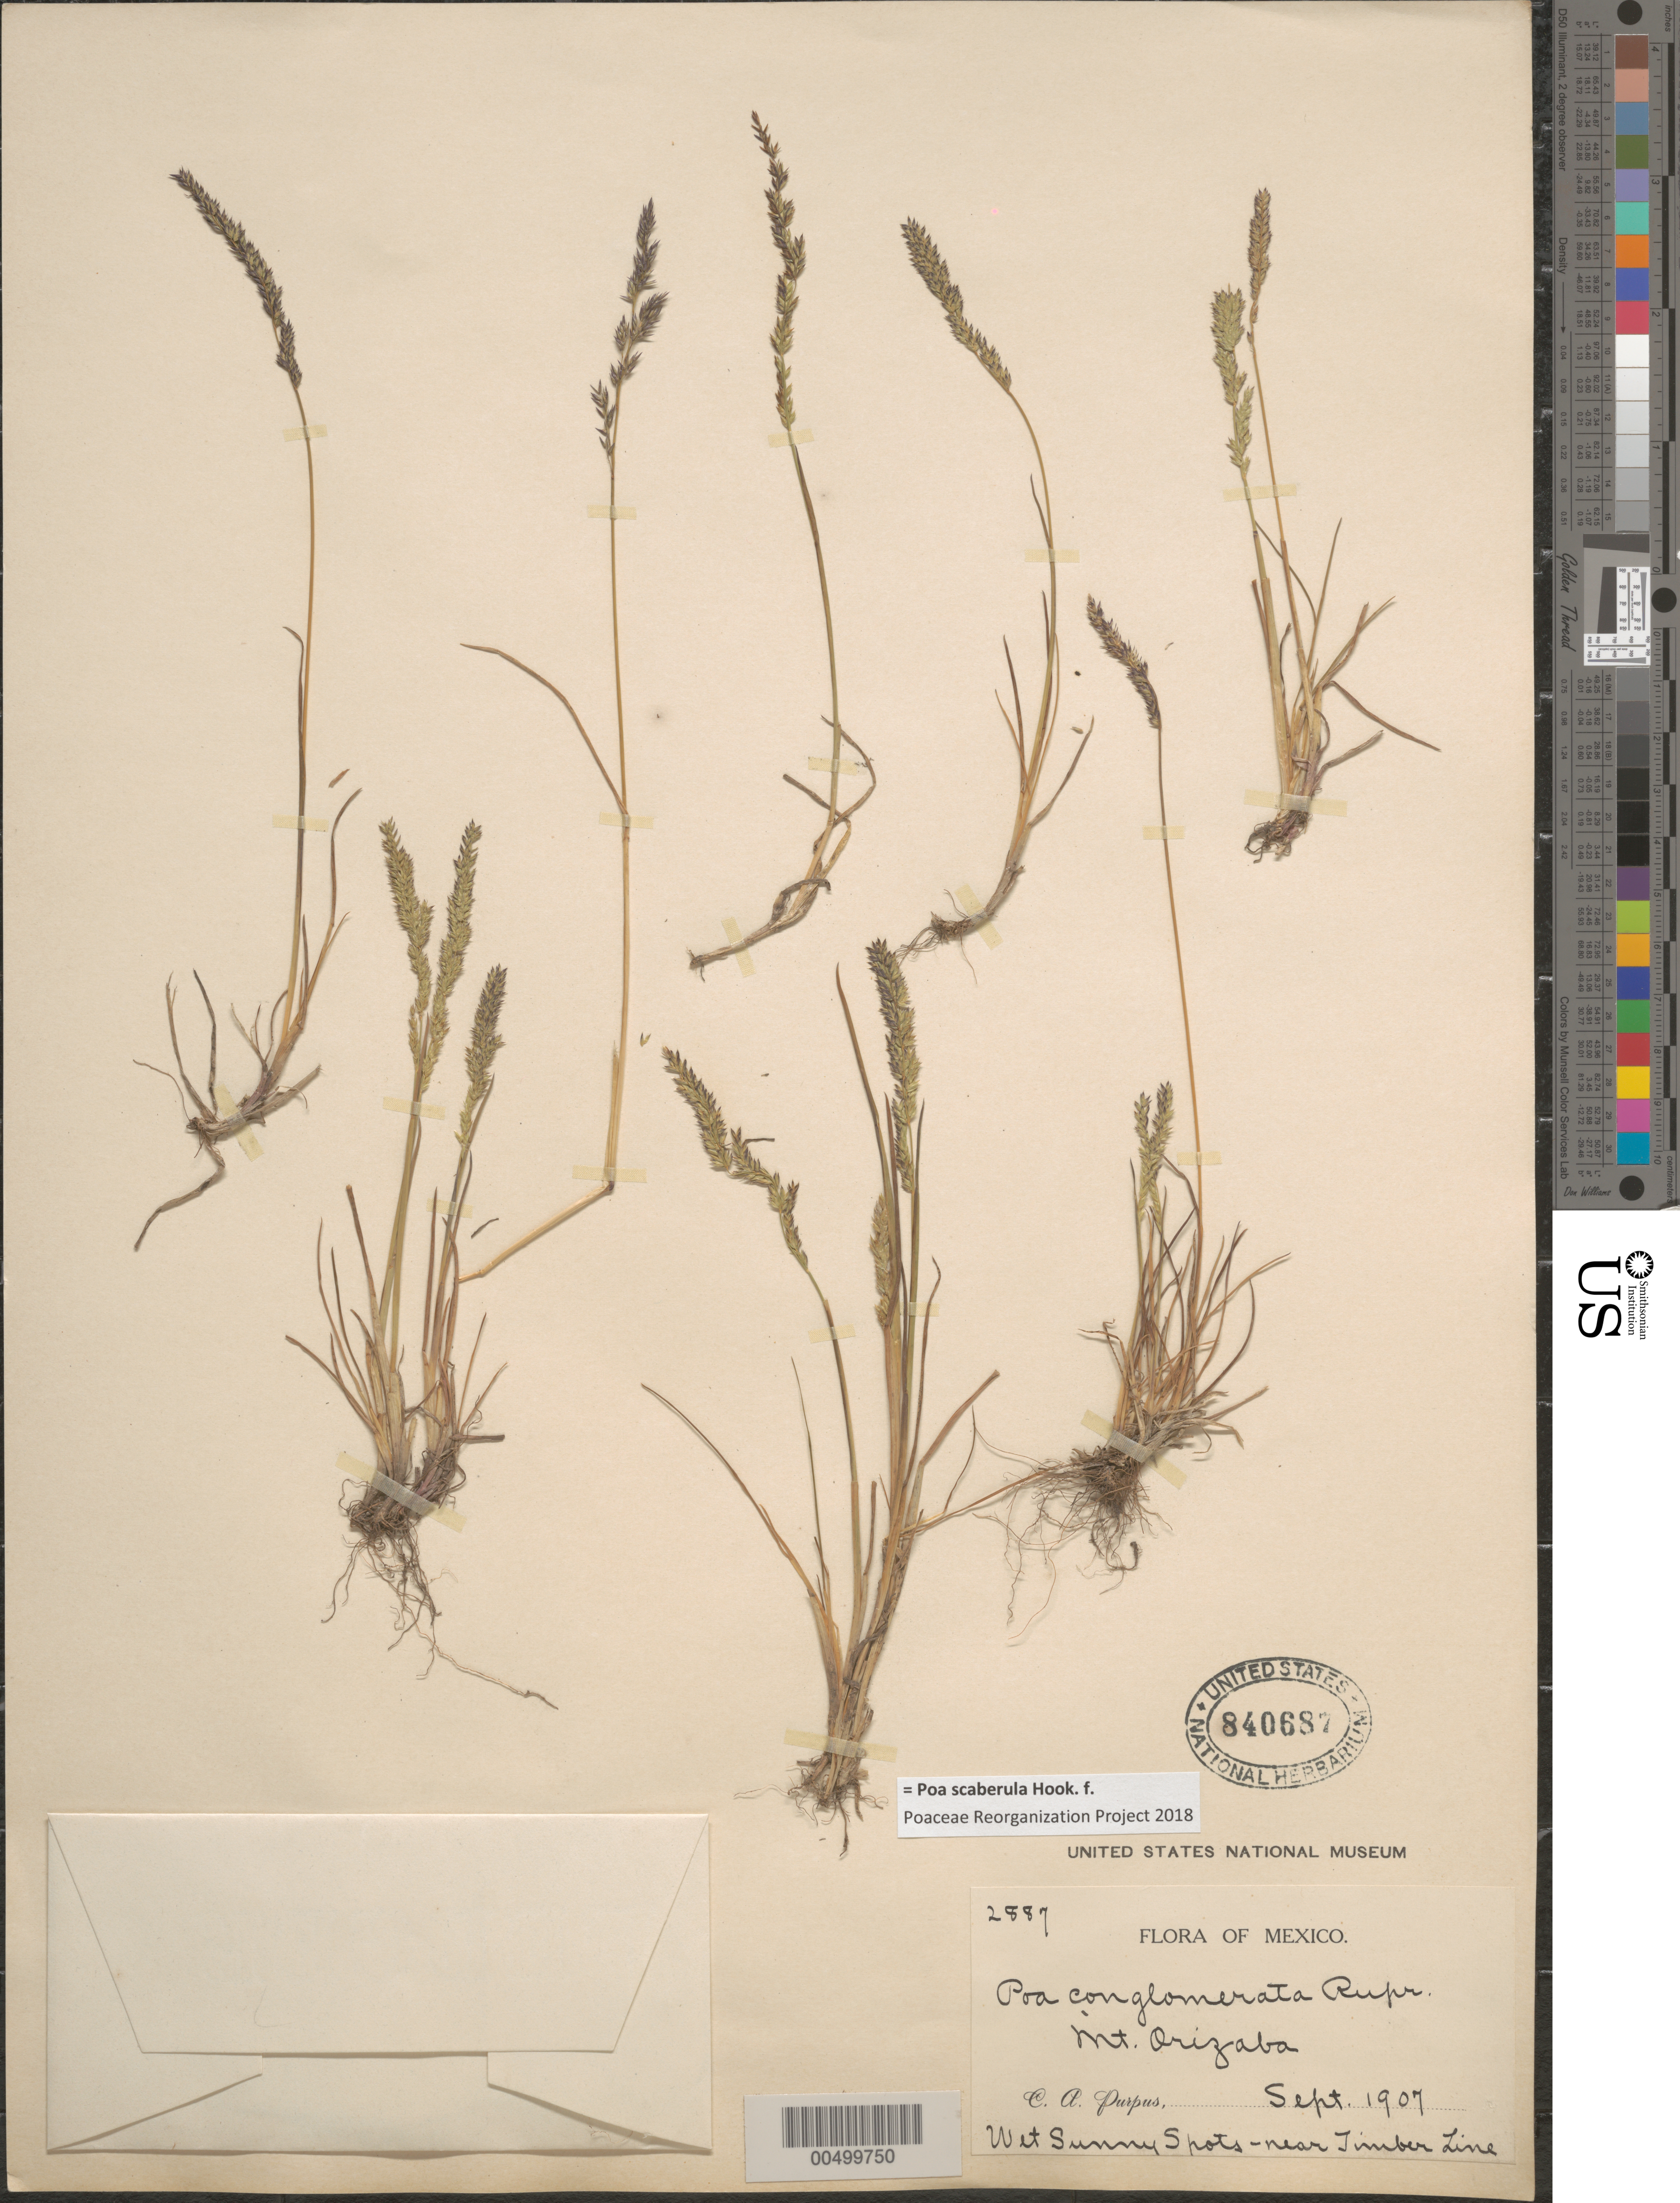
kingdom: Plantae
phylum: Tracheophyta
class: Liliopsida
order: Poales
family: Poaceae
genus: Poa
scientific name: Poa scaberula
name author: Hook. f.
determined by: Poaceae Reorganization Project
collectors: C. A. Purpus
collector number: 2887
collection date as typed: Sep 1907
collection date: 1907-09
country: Mexico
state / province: Puebla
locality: Mt Orizaba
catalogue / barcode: US 840697